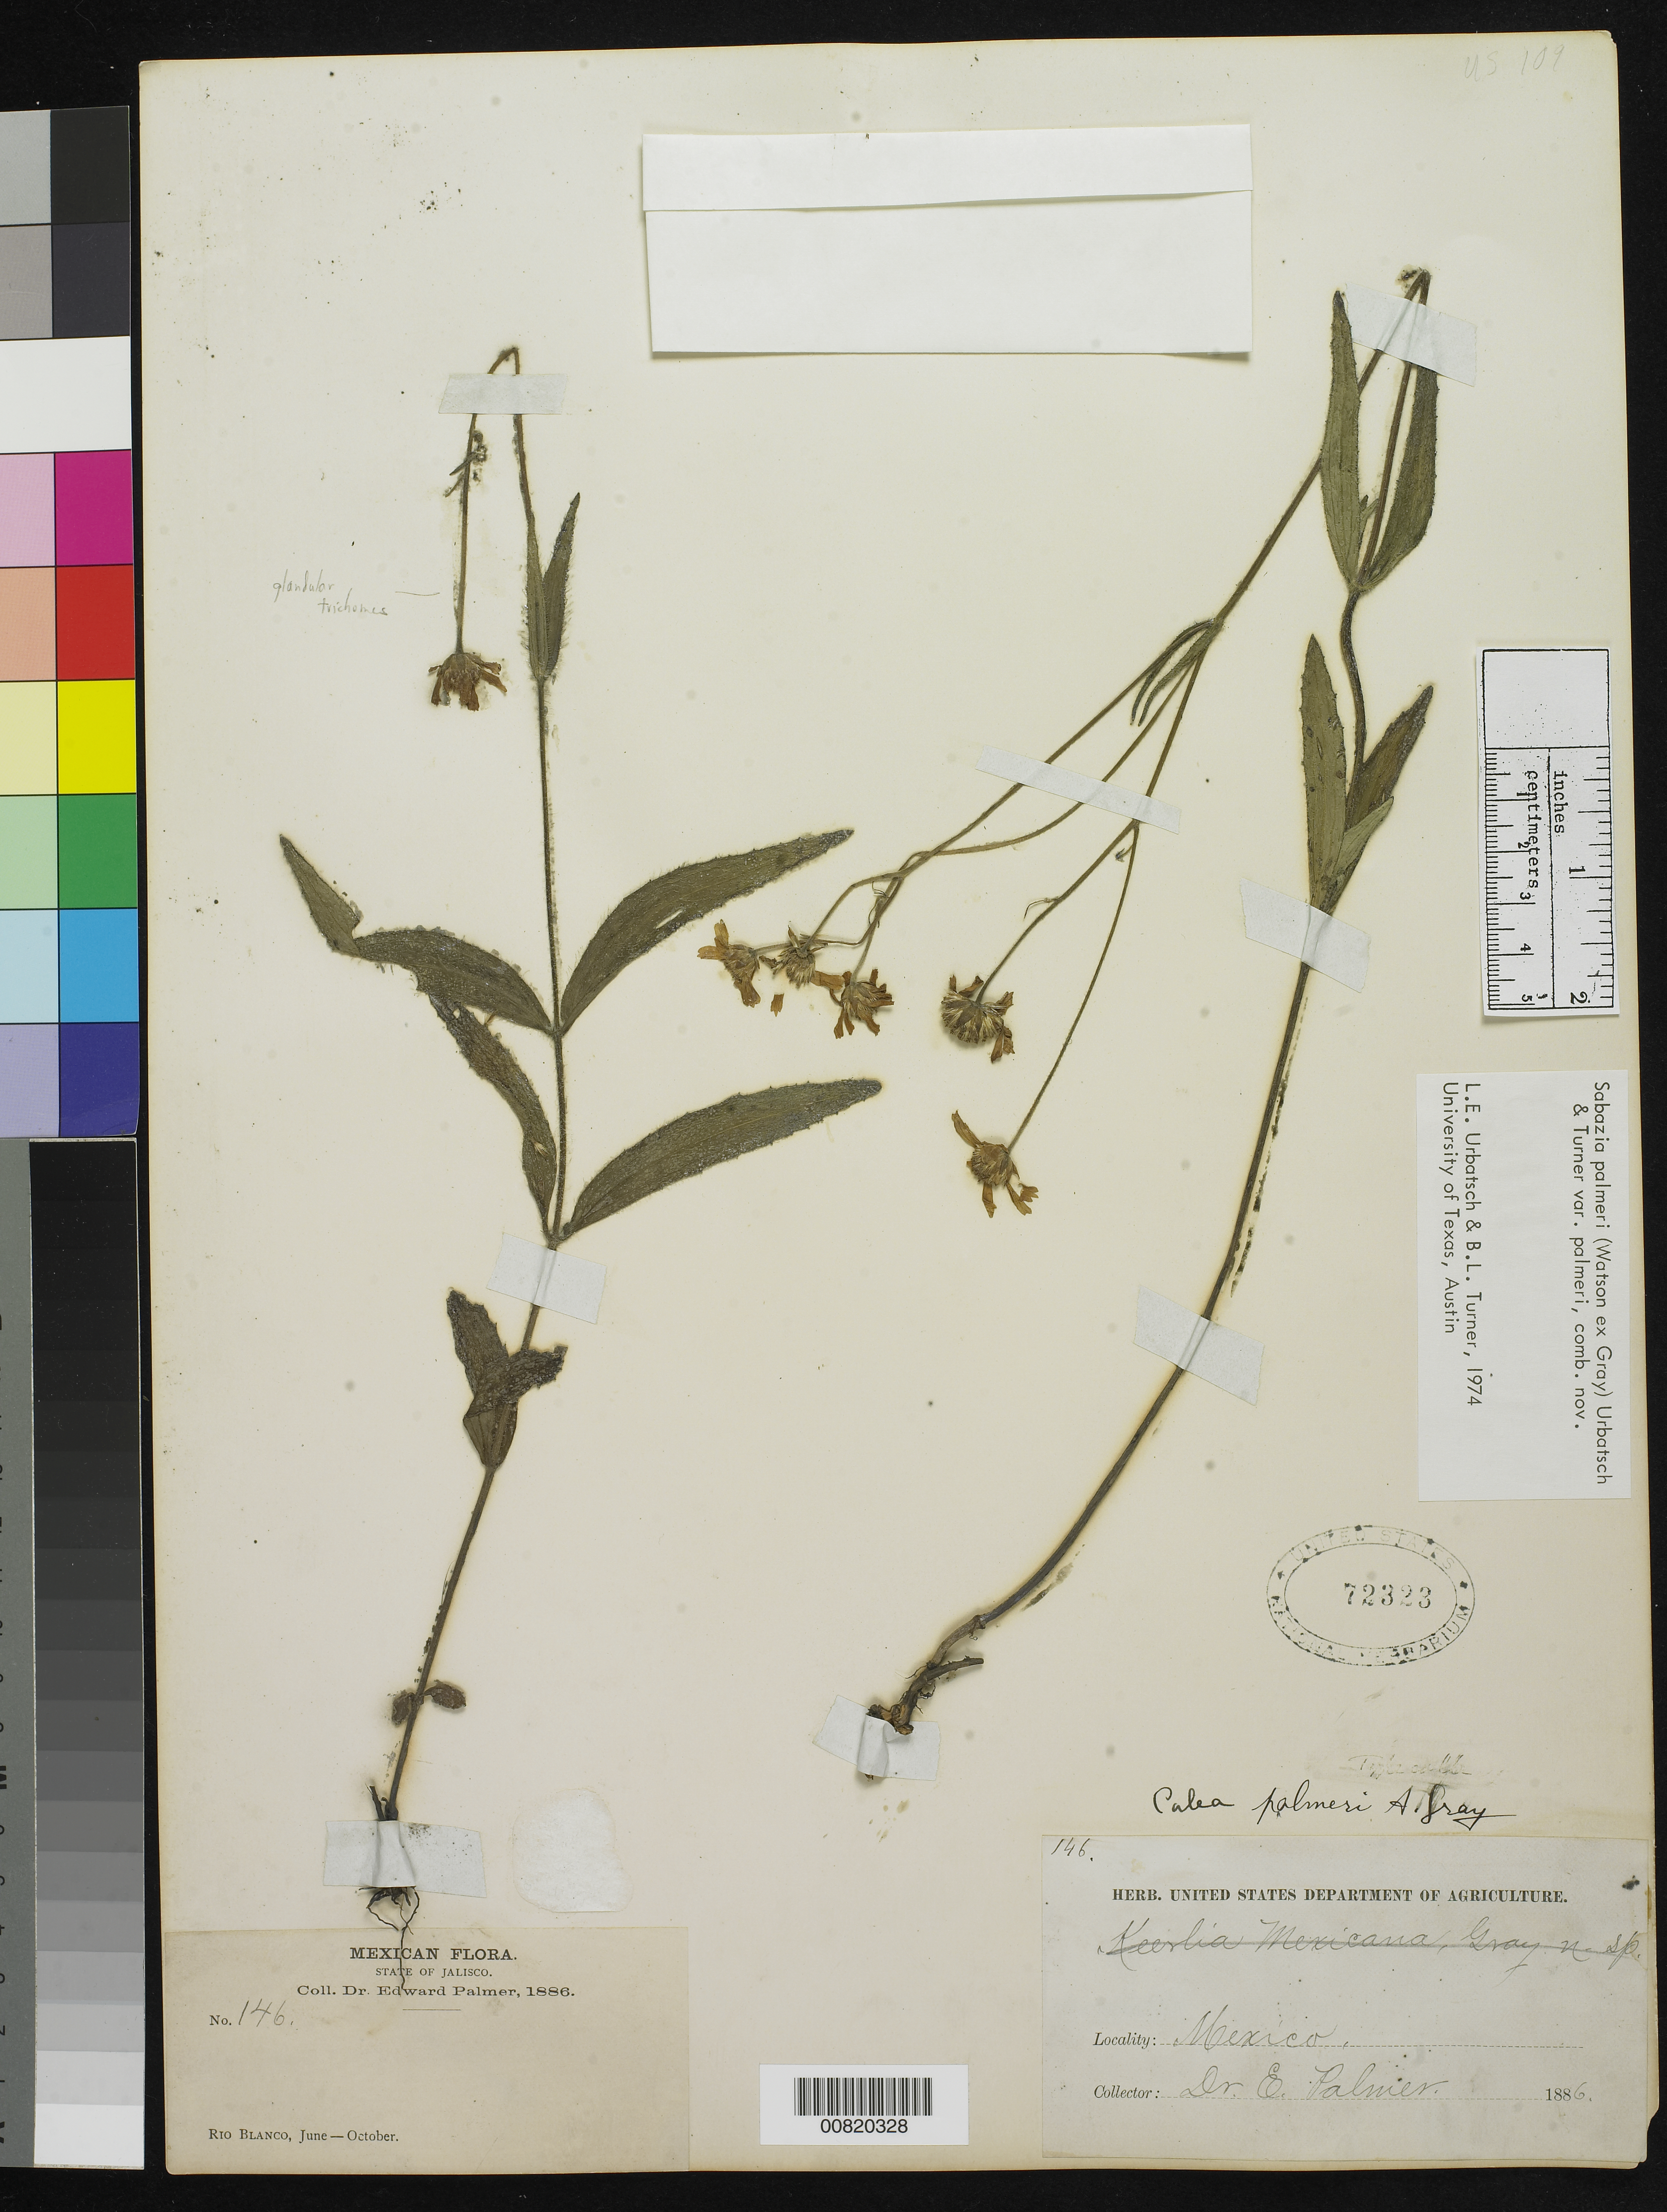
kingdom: Plantae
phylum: Tracheophyta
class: Magnoliopsida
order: Asterales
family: Asteraceae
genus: Sabazia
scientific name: Sabazia palmeri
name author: (S. Watson ex A. Gray) & B.L. Turner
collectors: E. Palmer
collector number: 146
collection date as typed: Jun 1886 to -- Oct 1886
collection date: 1886-06/1886-10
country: Mexico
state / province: Jalisco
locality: Río Blanco, Jalisco.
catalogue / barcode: US 72323